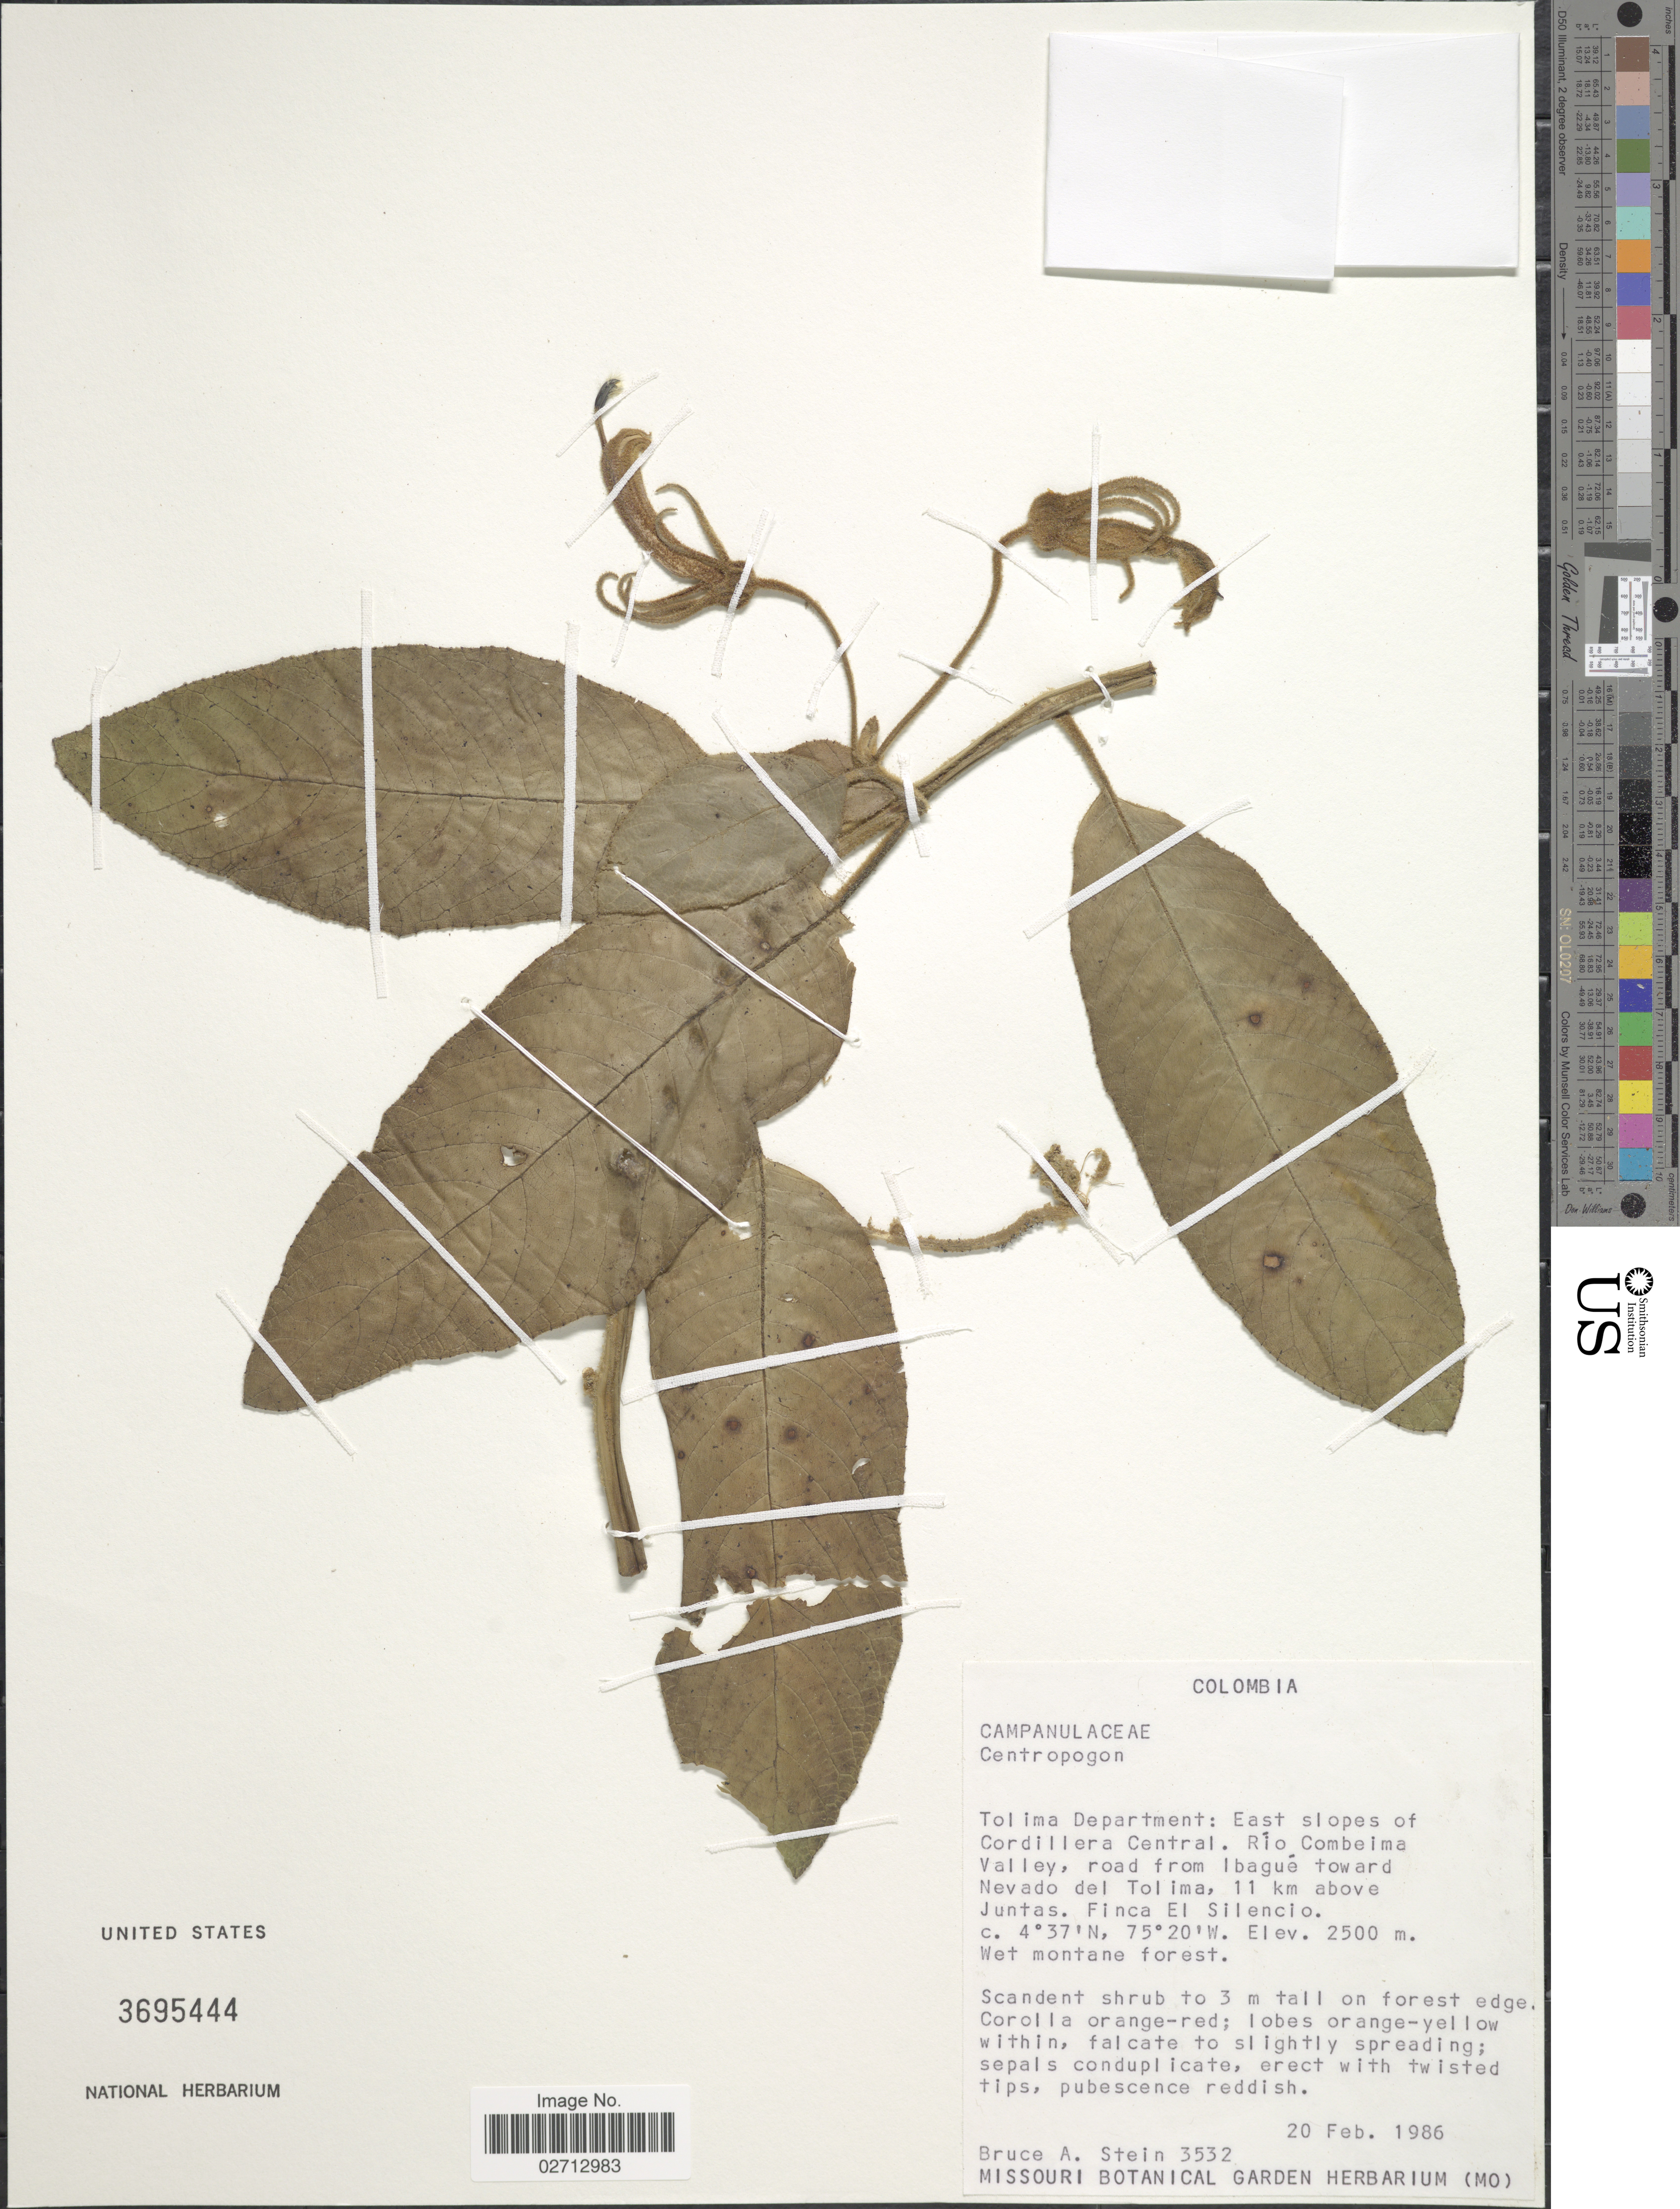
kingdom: Plantae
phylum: Tracheophyta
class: Magnoliopsida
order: Asterales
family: Campanulaceae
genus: Centropogon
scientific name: Centropogon sp.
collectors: B. A. Stein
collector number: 3532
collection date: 1986-02-20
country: Colombia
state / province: Tolima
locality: East slopes of Cordillera Central. Rio Combeima Valley, road from Ibague toward Nevado del Tolima, 11 km above Juntas. Finca El Silencio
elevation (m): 2500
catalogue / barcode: US 3695444